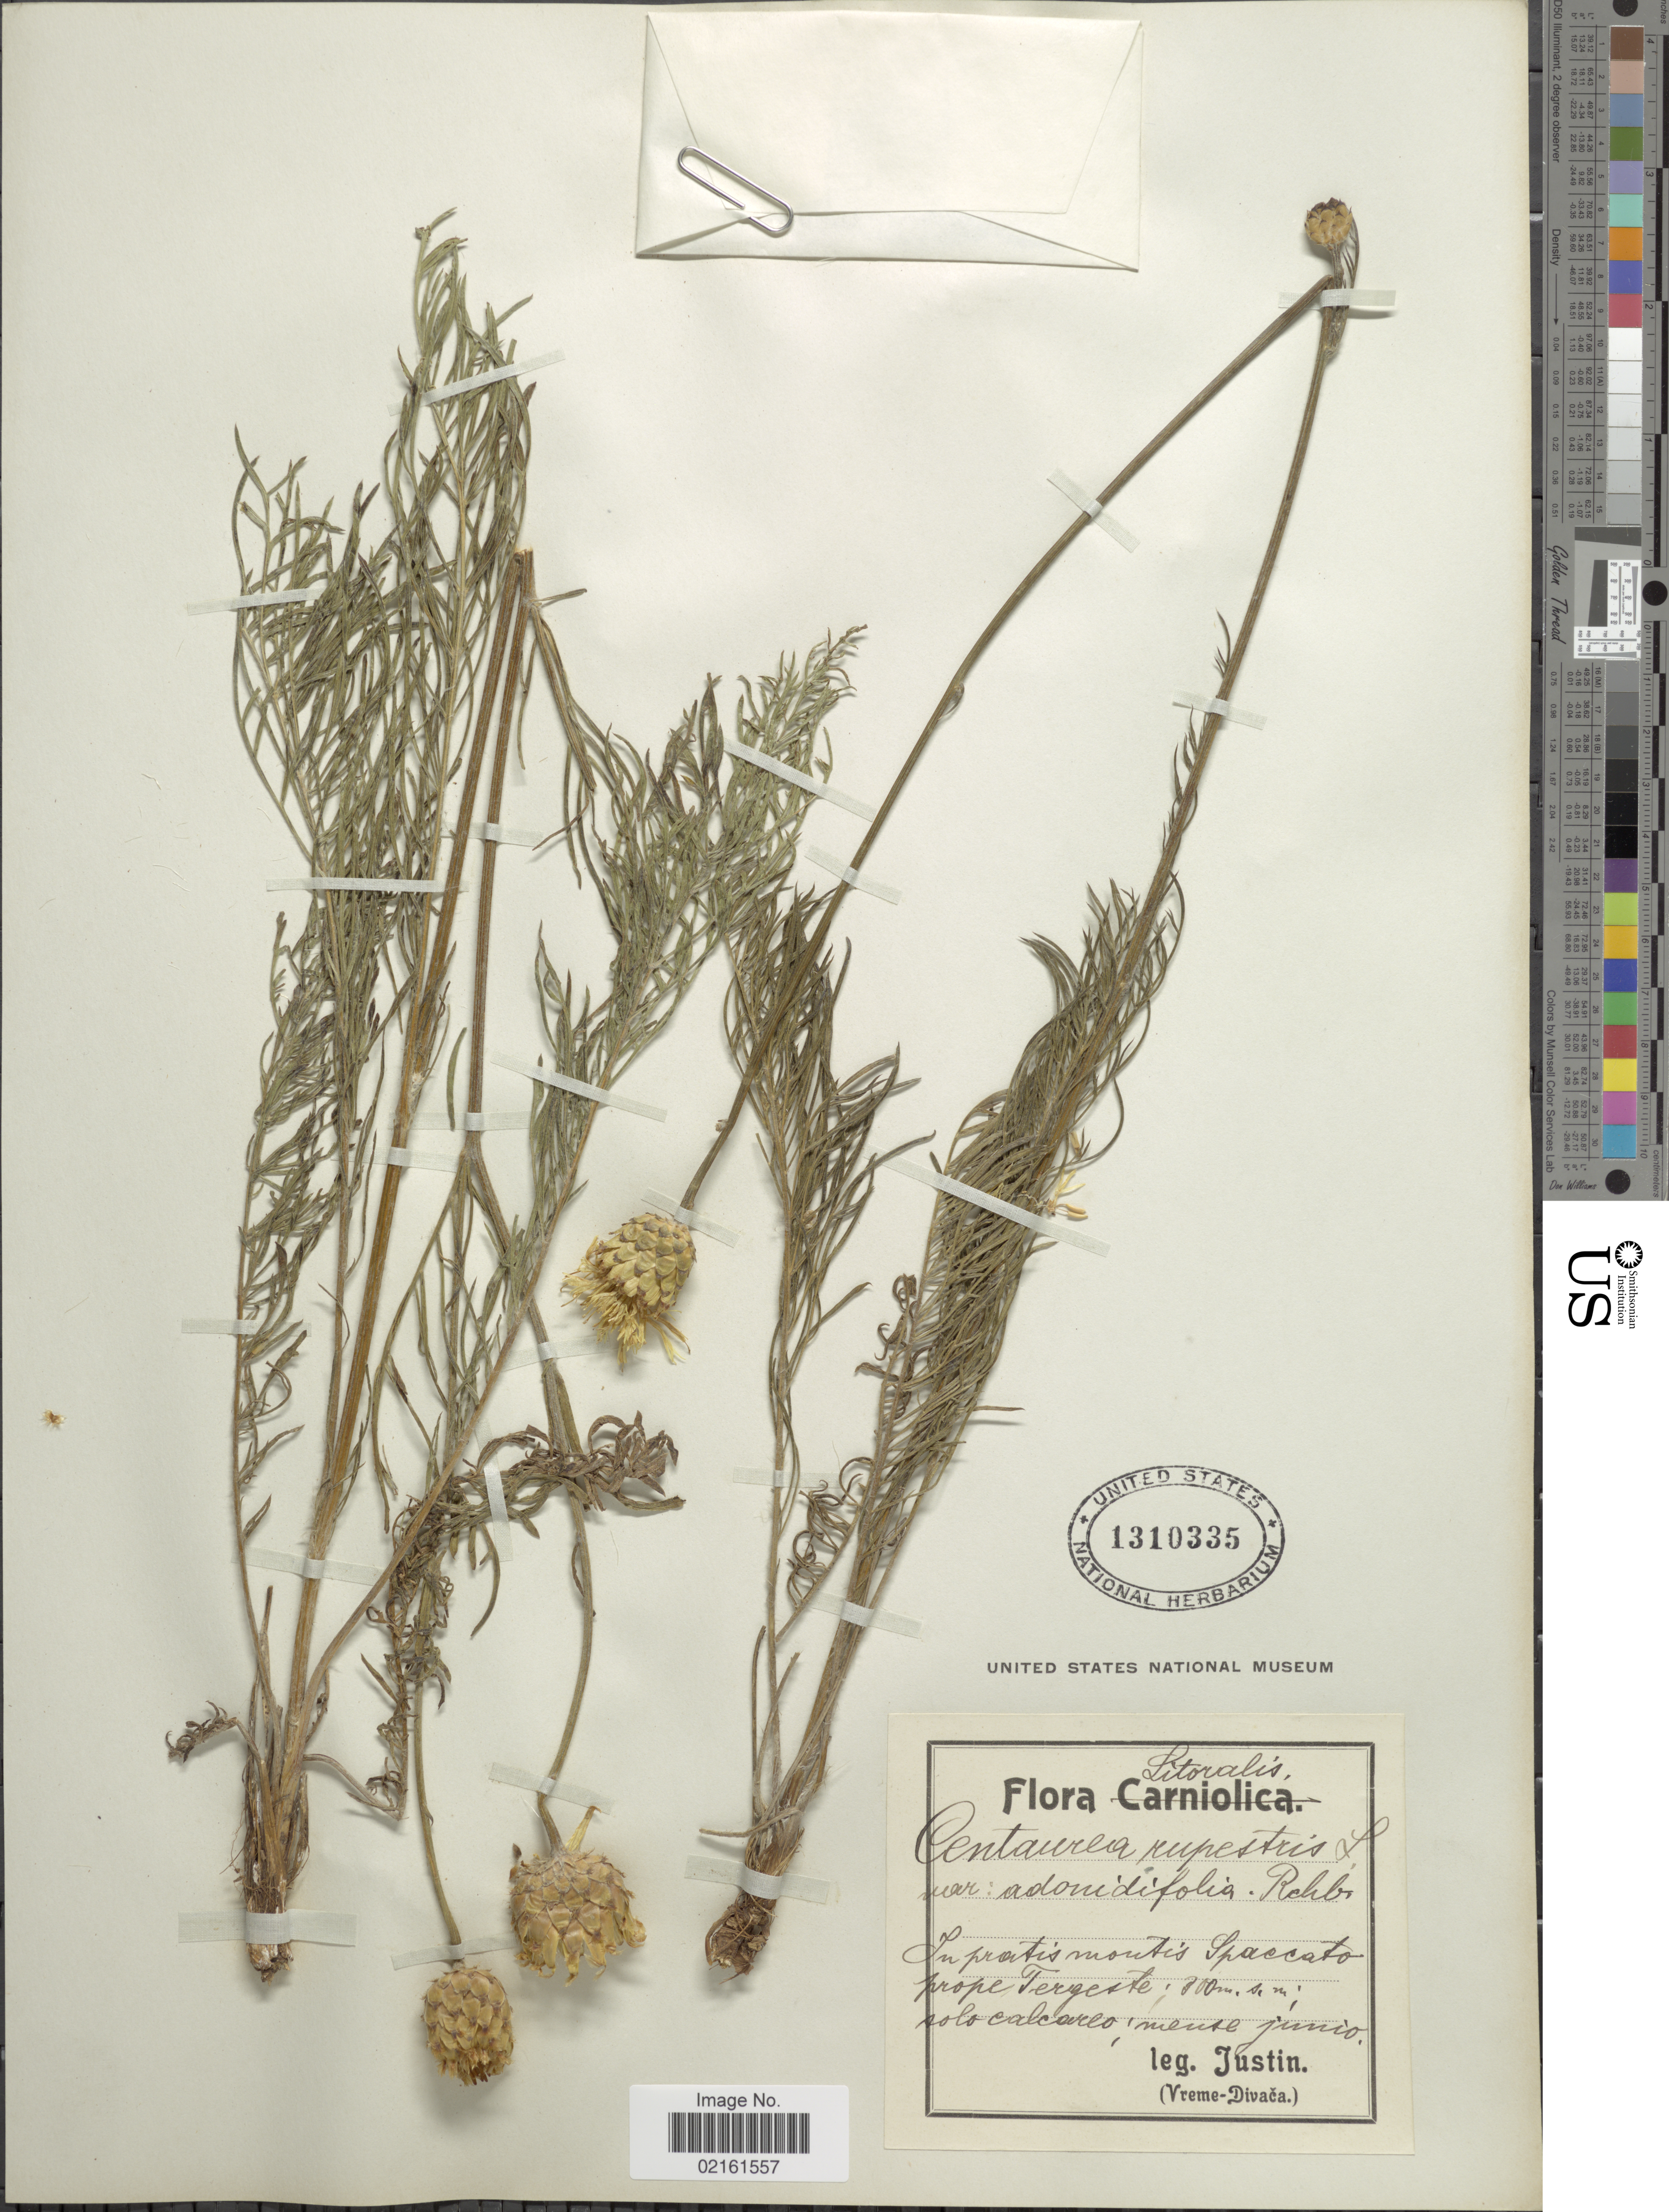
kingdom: Plantae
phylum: Tracheophyta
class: Magnoliopsida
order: Asterales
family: Asteraceae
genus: Centaurea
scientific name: Centaurea rupestris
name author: L.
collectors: Justin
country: Equatorial Guinea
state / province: Litoral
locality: Montis Spaccato prope Tergeste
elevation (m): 300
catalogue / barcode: US 1310335